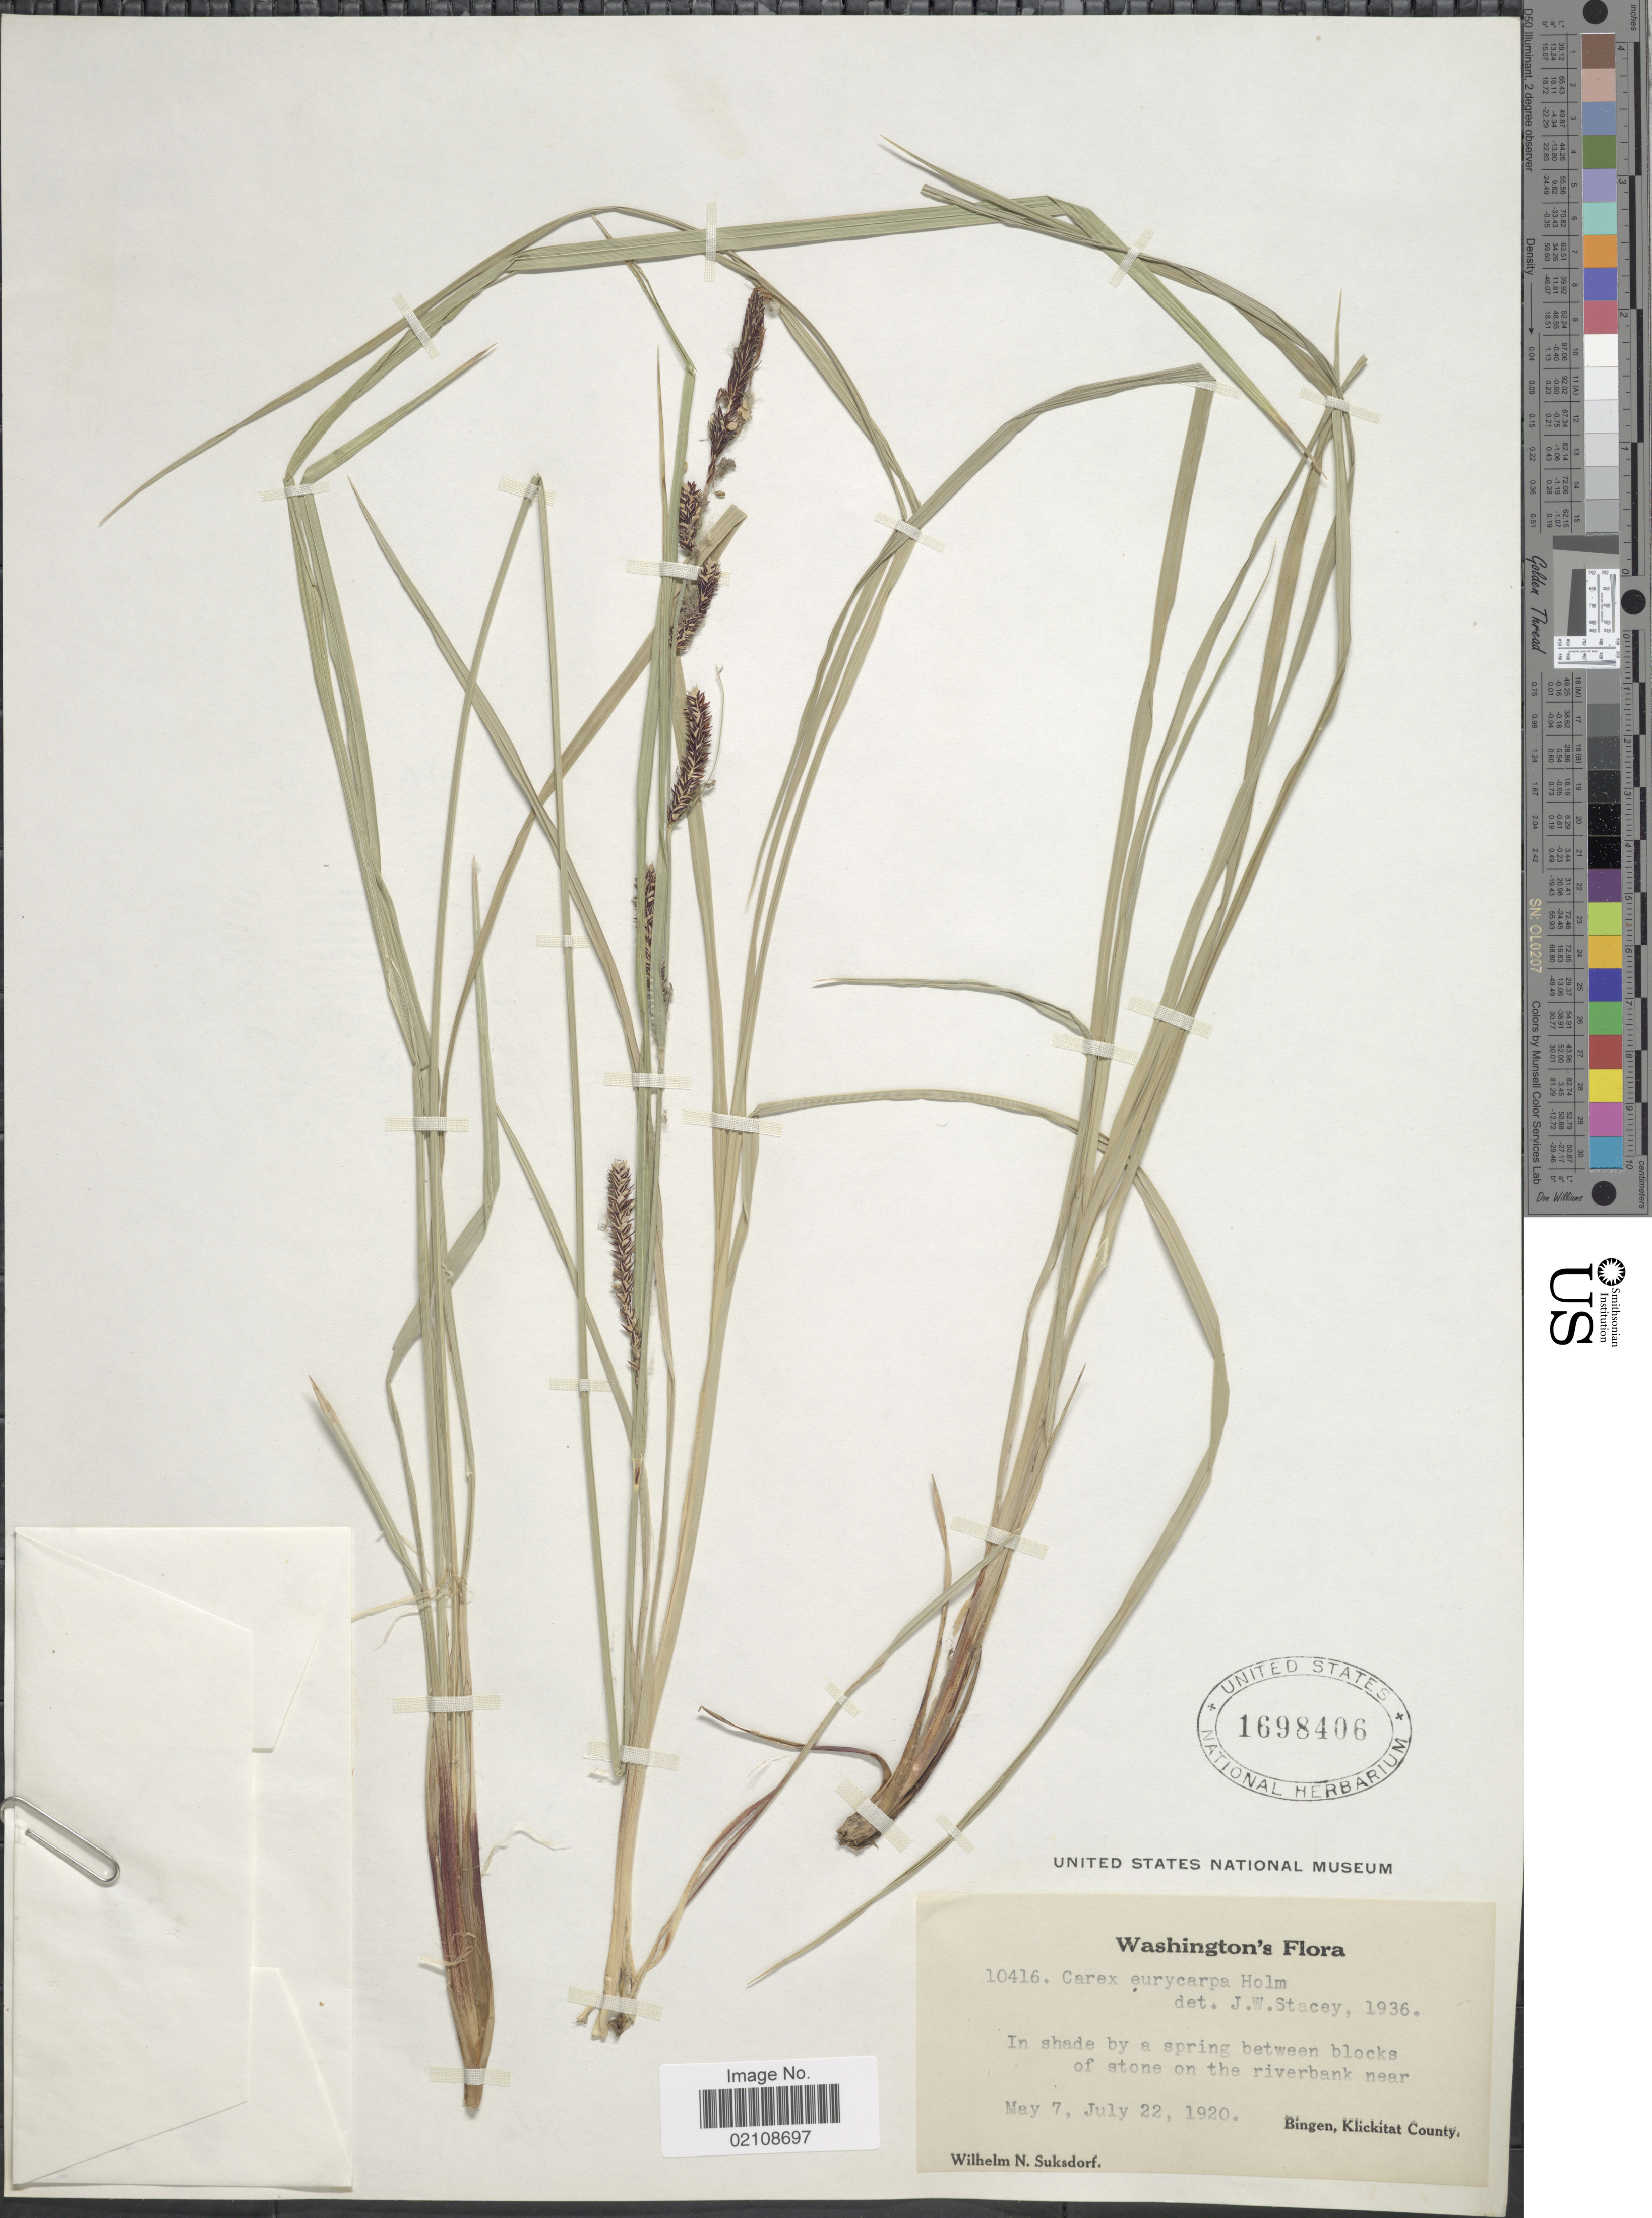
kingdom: Plantae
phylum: Tracheophyta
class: Liliopsida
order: Poales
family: Cyperaceae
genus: Carex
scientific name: Carex angustata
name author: Boott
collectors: W. N. Suksdorf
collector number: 10416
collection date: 1920-05-07/1920-07-22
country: United States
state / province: Washington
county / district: Klickitat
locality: In shade by spring between blocks of stone on the riverbank near Bingen, Klickitat County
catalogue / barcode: US 1698406